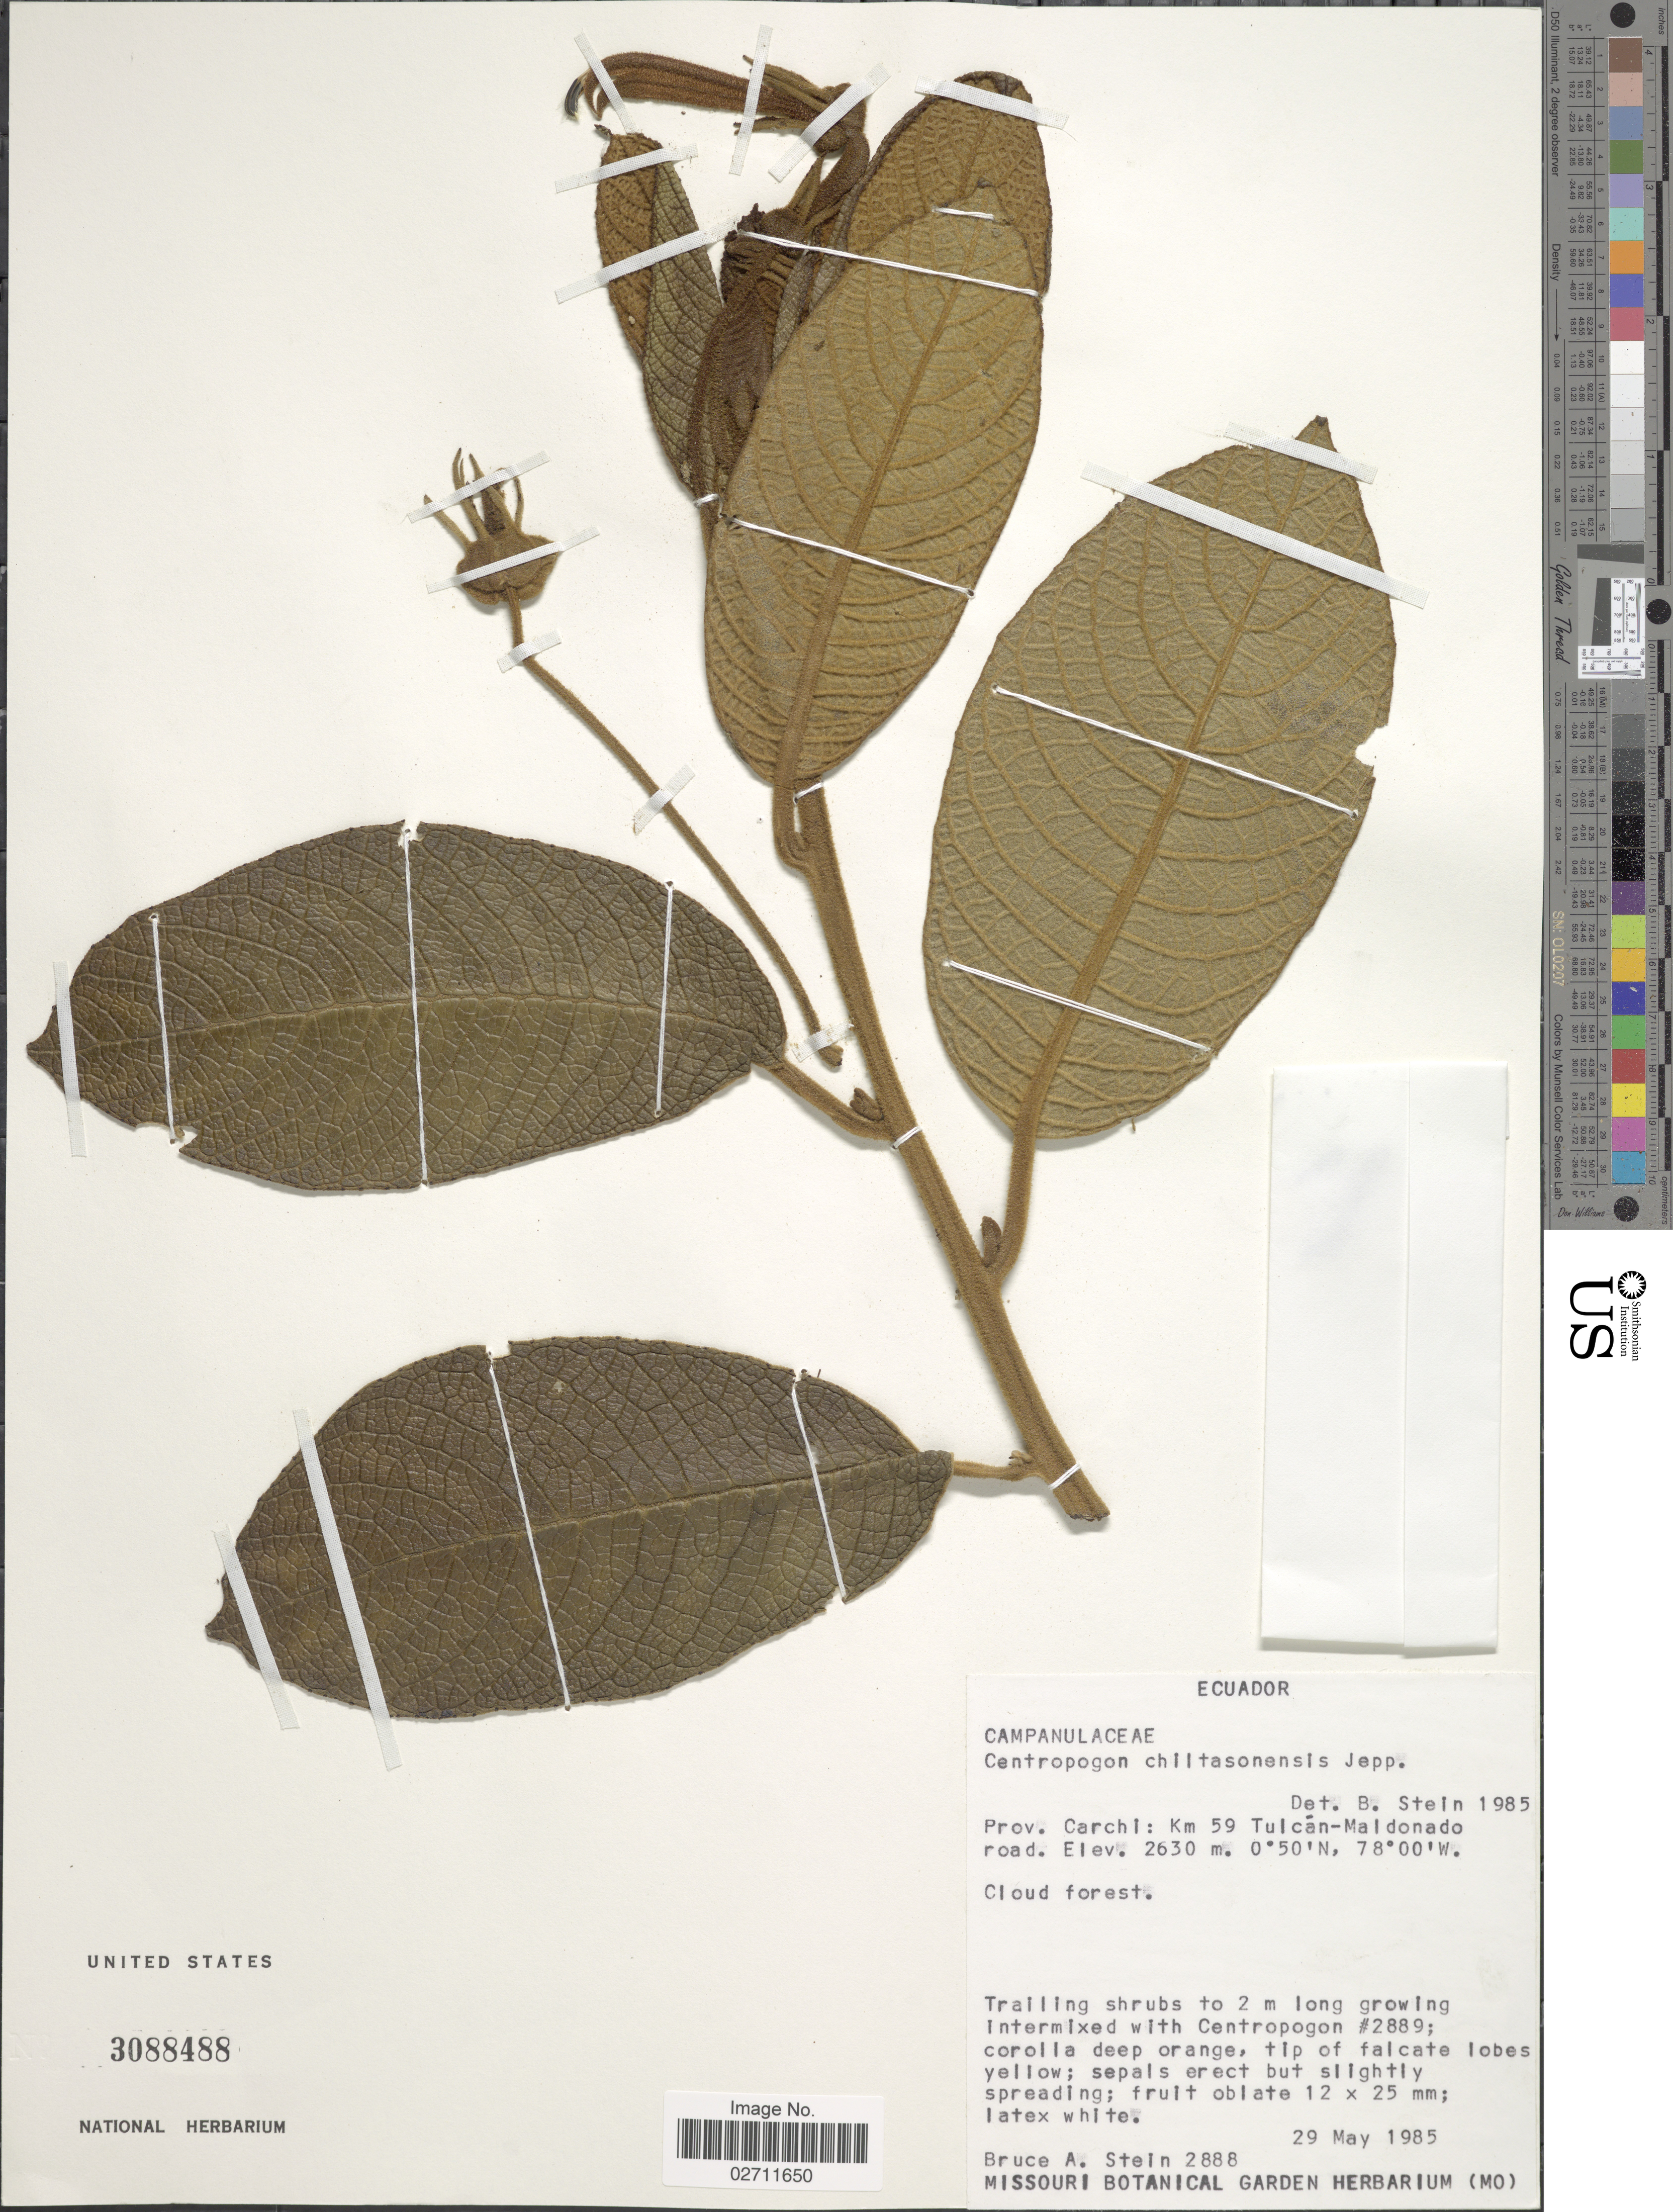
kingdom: Plantae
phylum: Tracheophyta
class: Magnoliopsida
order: Asterales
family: Campanulaceae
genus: Centropogon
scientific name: Centropogon chiltasonensis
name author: Jeppesen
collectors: B. A. Stein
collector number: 2888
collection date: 1985-05-29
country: Ecuador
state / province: Carchi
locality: Km 59 Tulcan-Maldonado road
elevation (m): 2630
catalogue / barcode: US 3088488